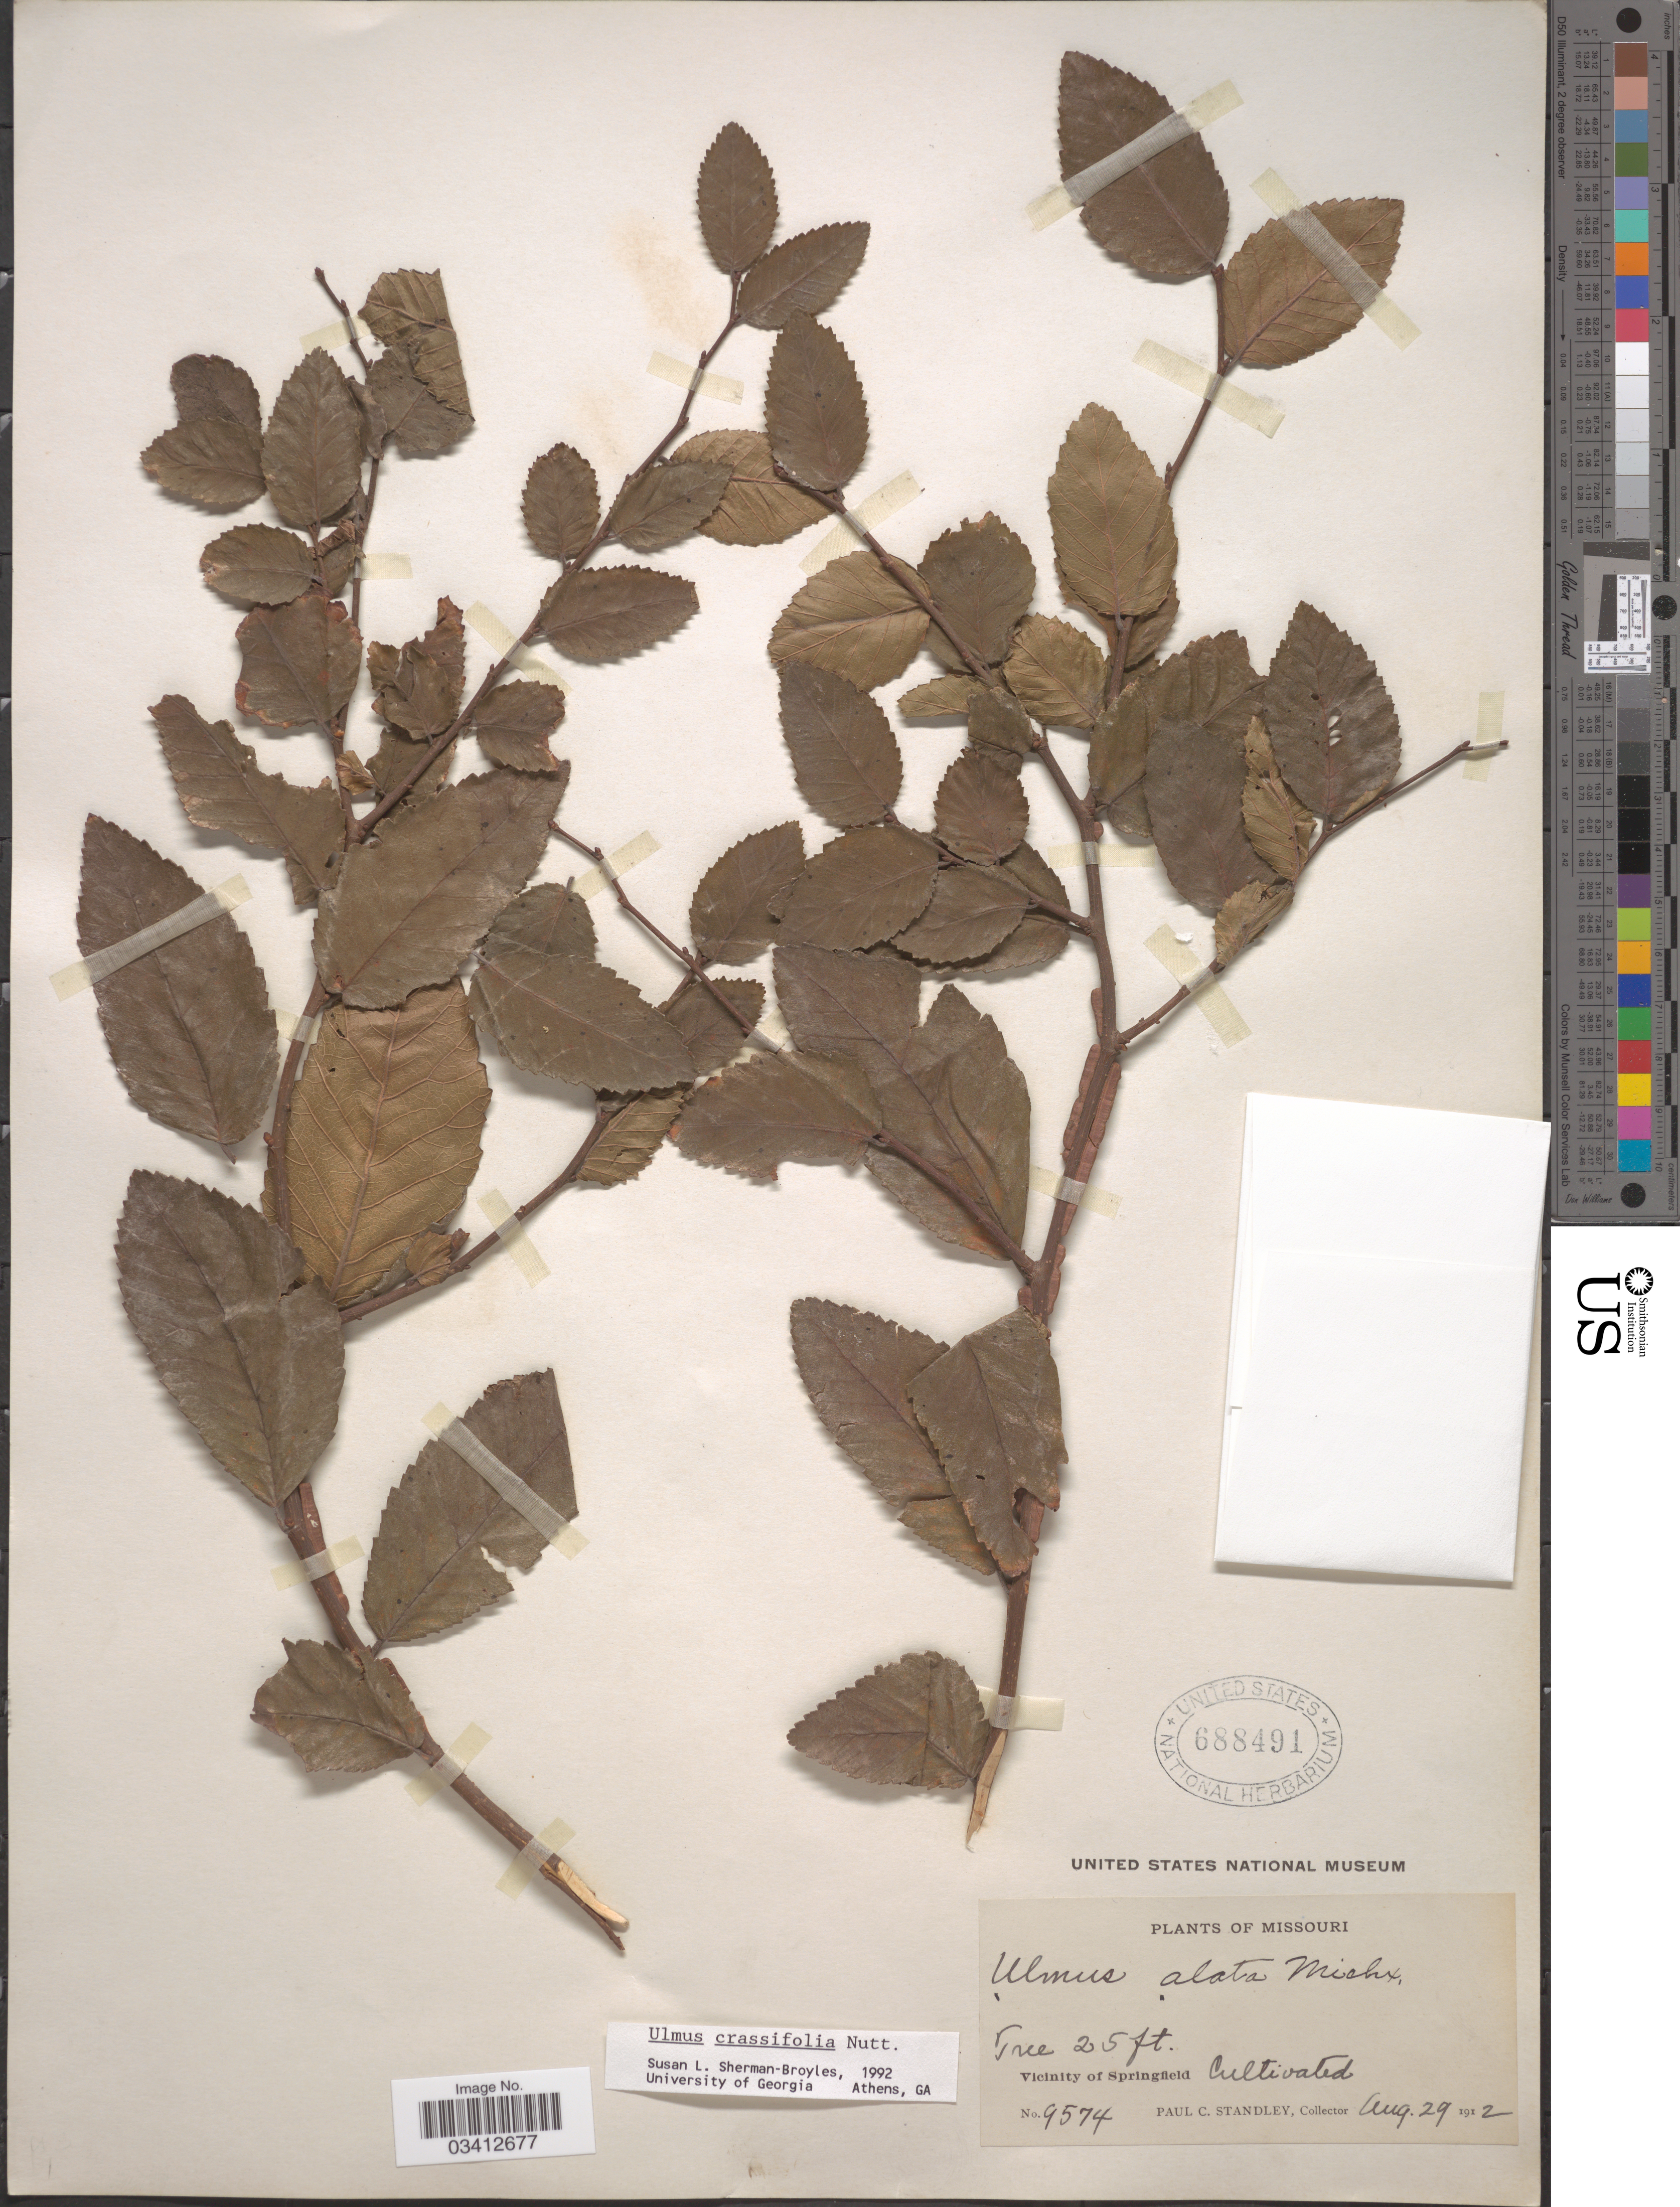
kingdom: Plantae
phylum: Tracheophyta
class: Magnoliopsida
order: Rosales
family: Ulmaceae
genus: Ulmus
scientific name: Ulmus crassifolia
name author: Nutt.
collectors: P. C. Standley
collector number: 9574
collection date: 1912-08-29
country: United States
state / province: Missouri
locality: Vicinity of Springfield.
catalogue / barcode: US 688491